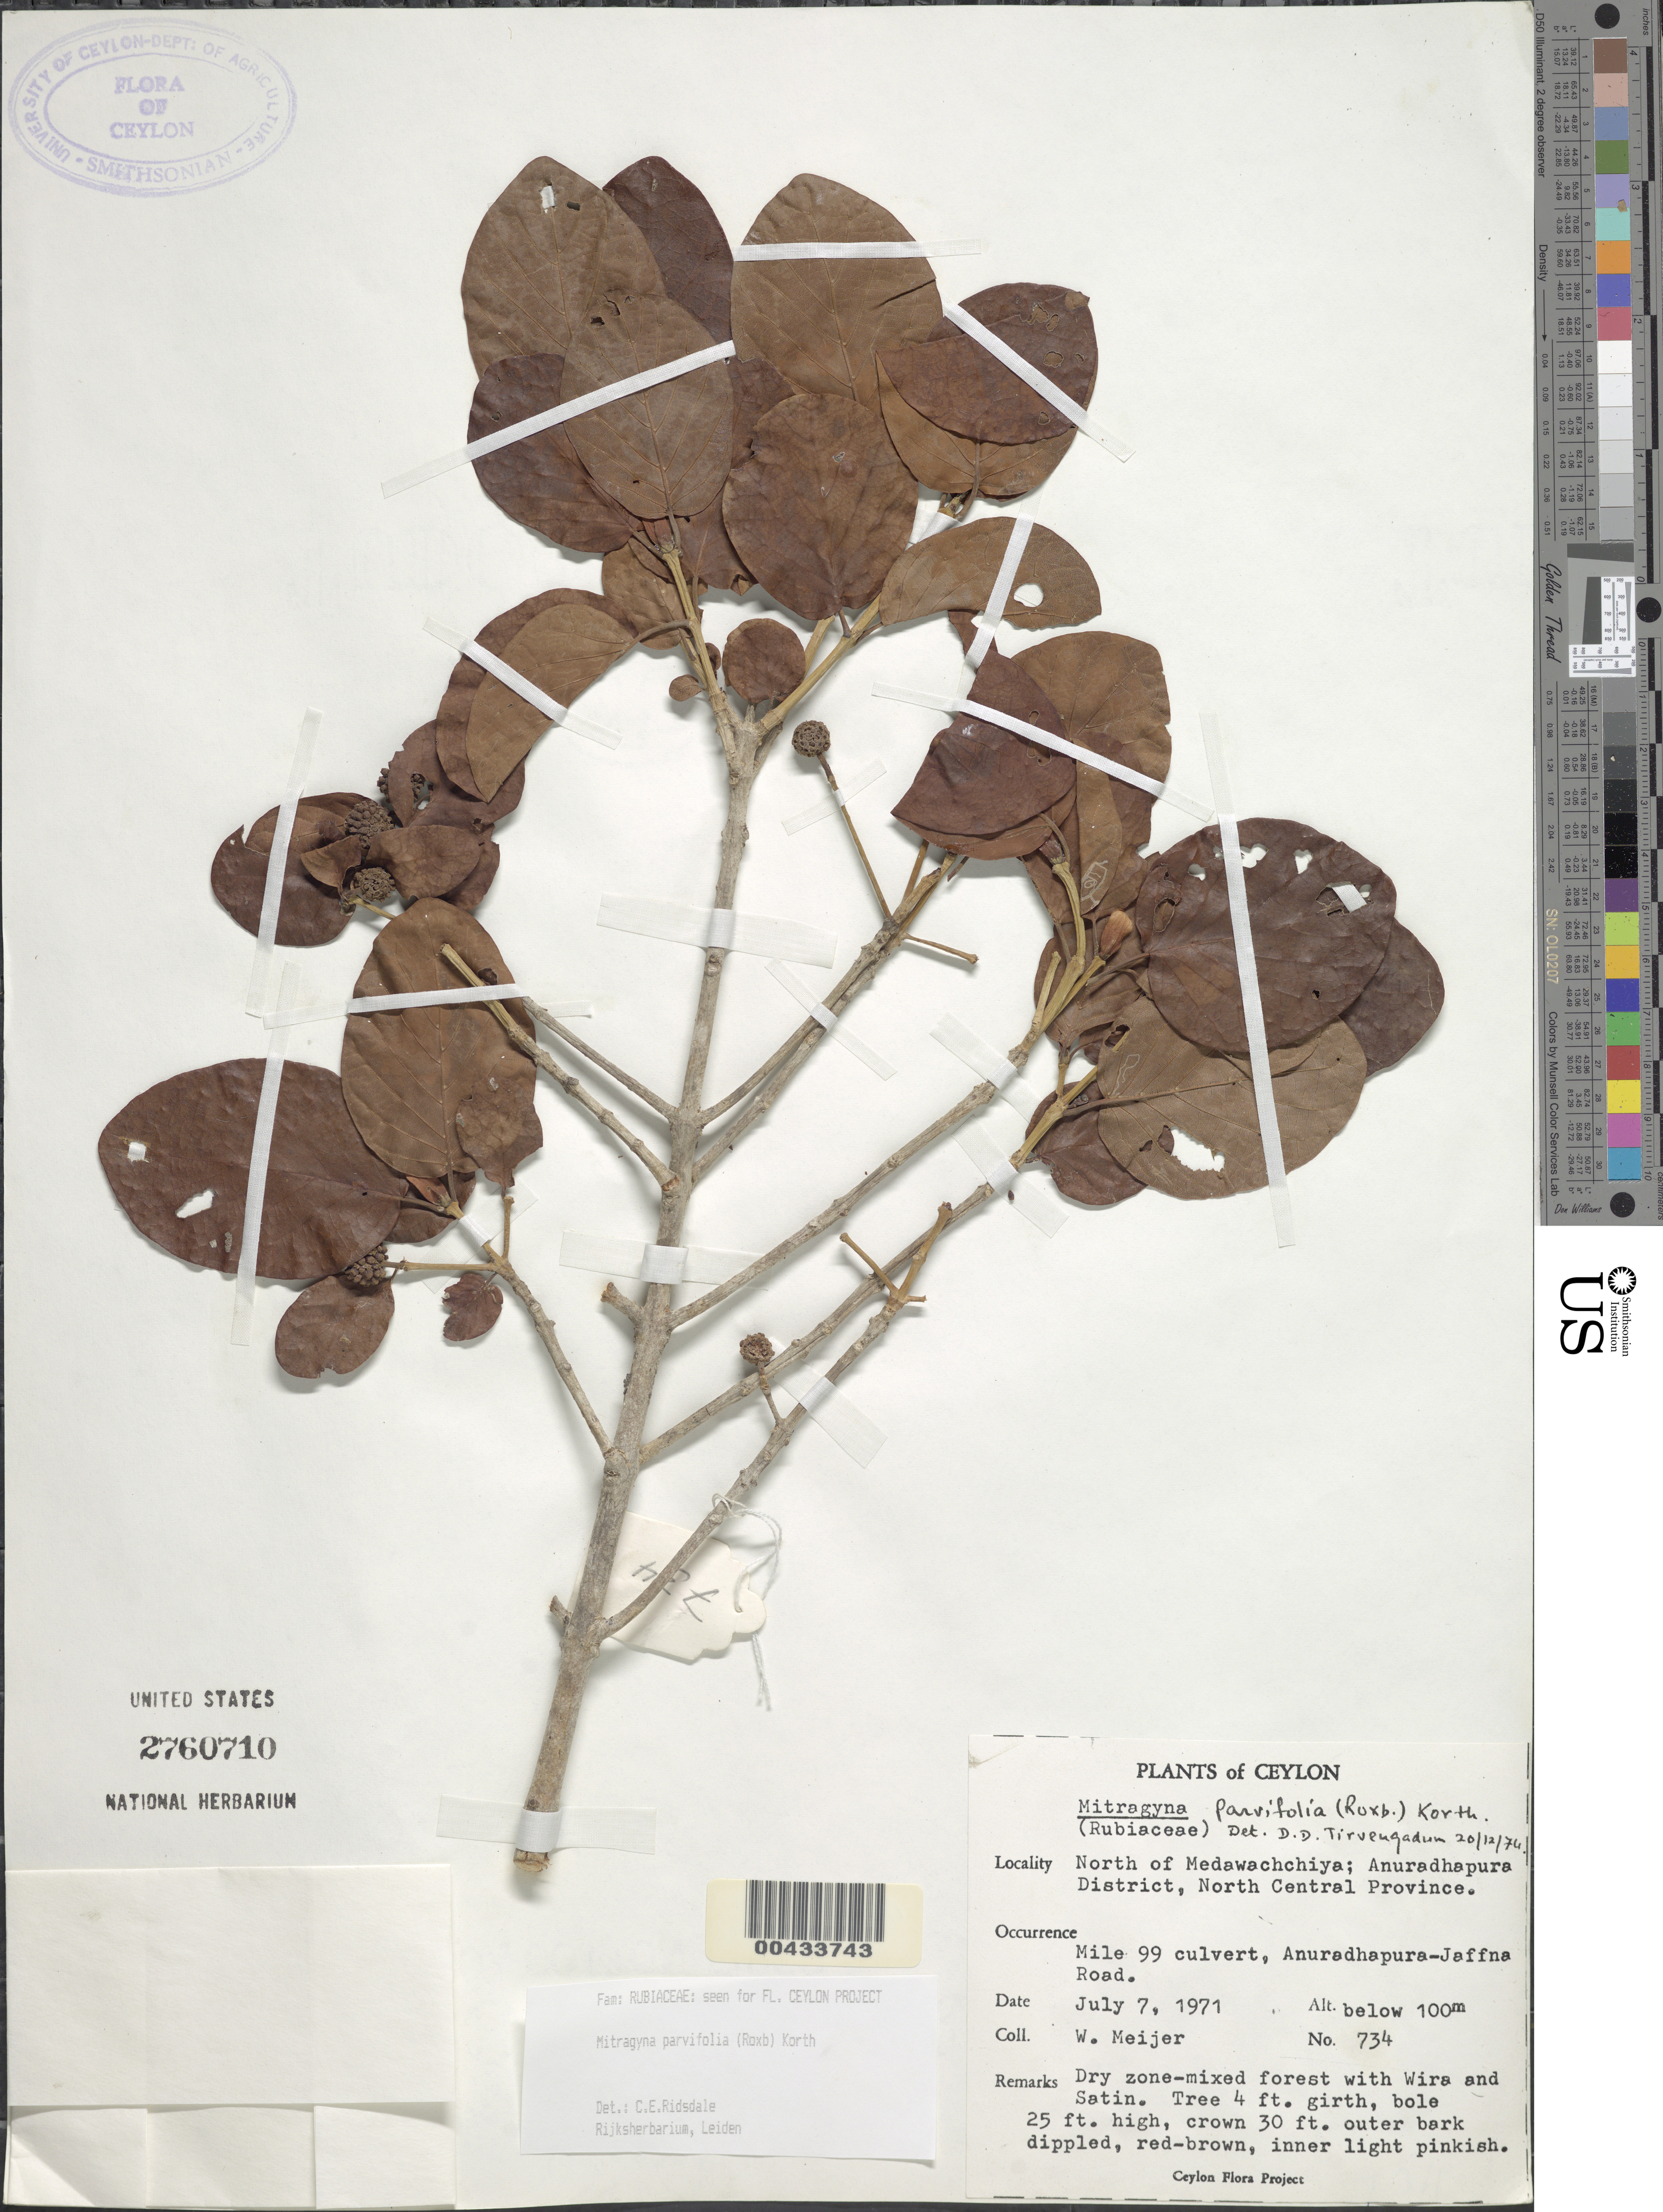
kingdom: Plantae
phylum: Tracheophyta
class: Magnoliopsida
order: Gentianales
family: Rubiaceae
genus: Mitragyna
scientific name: Mitragyna parvifolia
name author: (Roxb.) Korth.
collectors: W. Meijer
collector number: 734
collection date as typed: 07 Jul 1971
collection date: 1971-07-07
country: Sri Lanka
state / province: North Central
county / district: Anuradhapura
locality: N of Medawacchiya, mile 99 culvert, Anuradhapura-Jaffna Rd.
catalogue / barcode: US 2760710